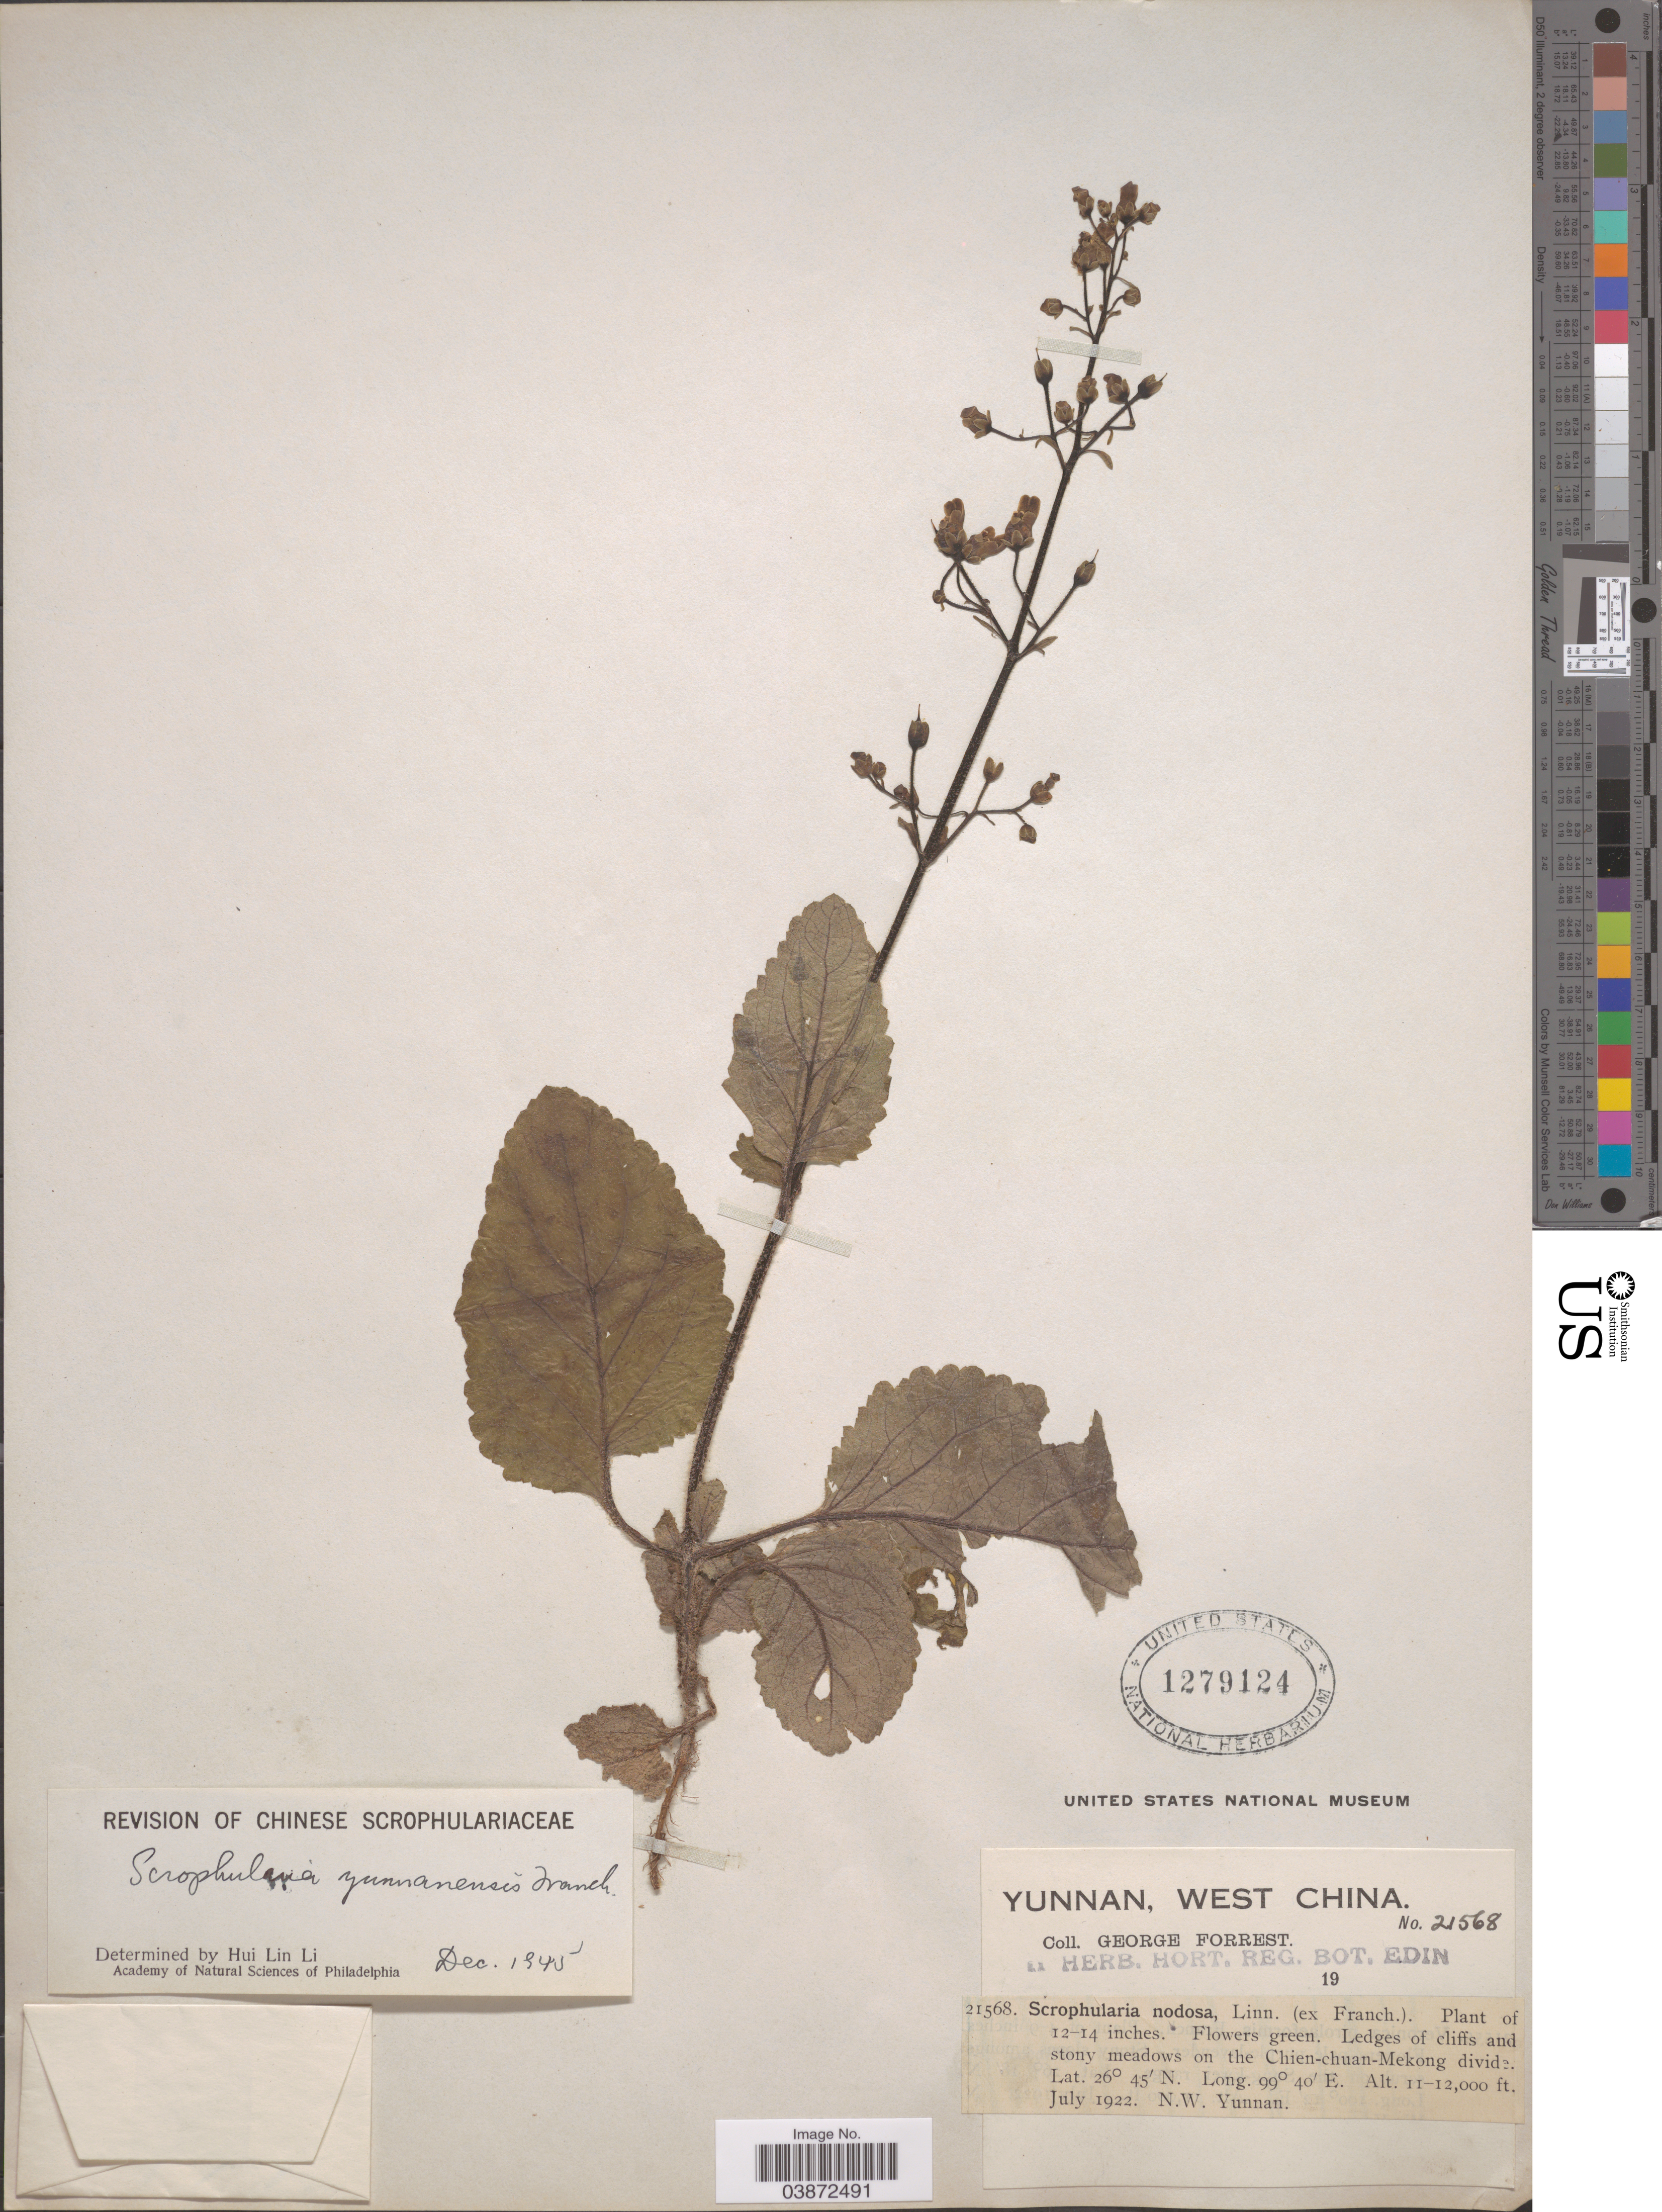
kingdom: Plantae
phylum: Tracheophyta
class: Magnoliopsida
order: Lamiales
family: Scrophulariaceae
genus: Scrophularia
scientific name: Scrophularia yunnanensis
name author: Franch.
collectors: G. Forrest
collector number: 21568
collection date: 1922-07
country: China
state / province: Yunnan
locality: Ledges of cliffs and stony meadows on the Chien-chuan-Mekong divide. N.W. Yunnan.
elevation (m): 3353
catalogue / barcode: US 1279124